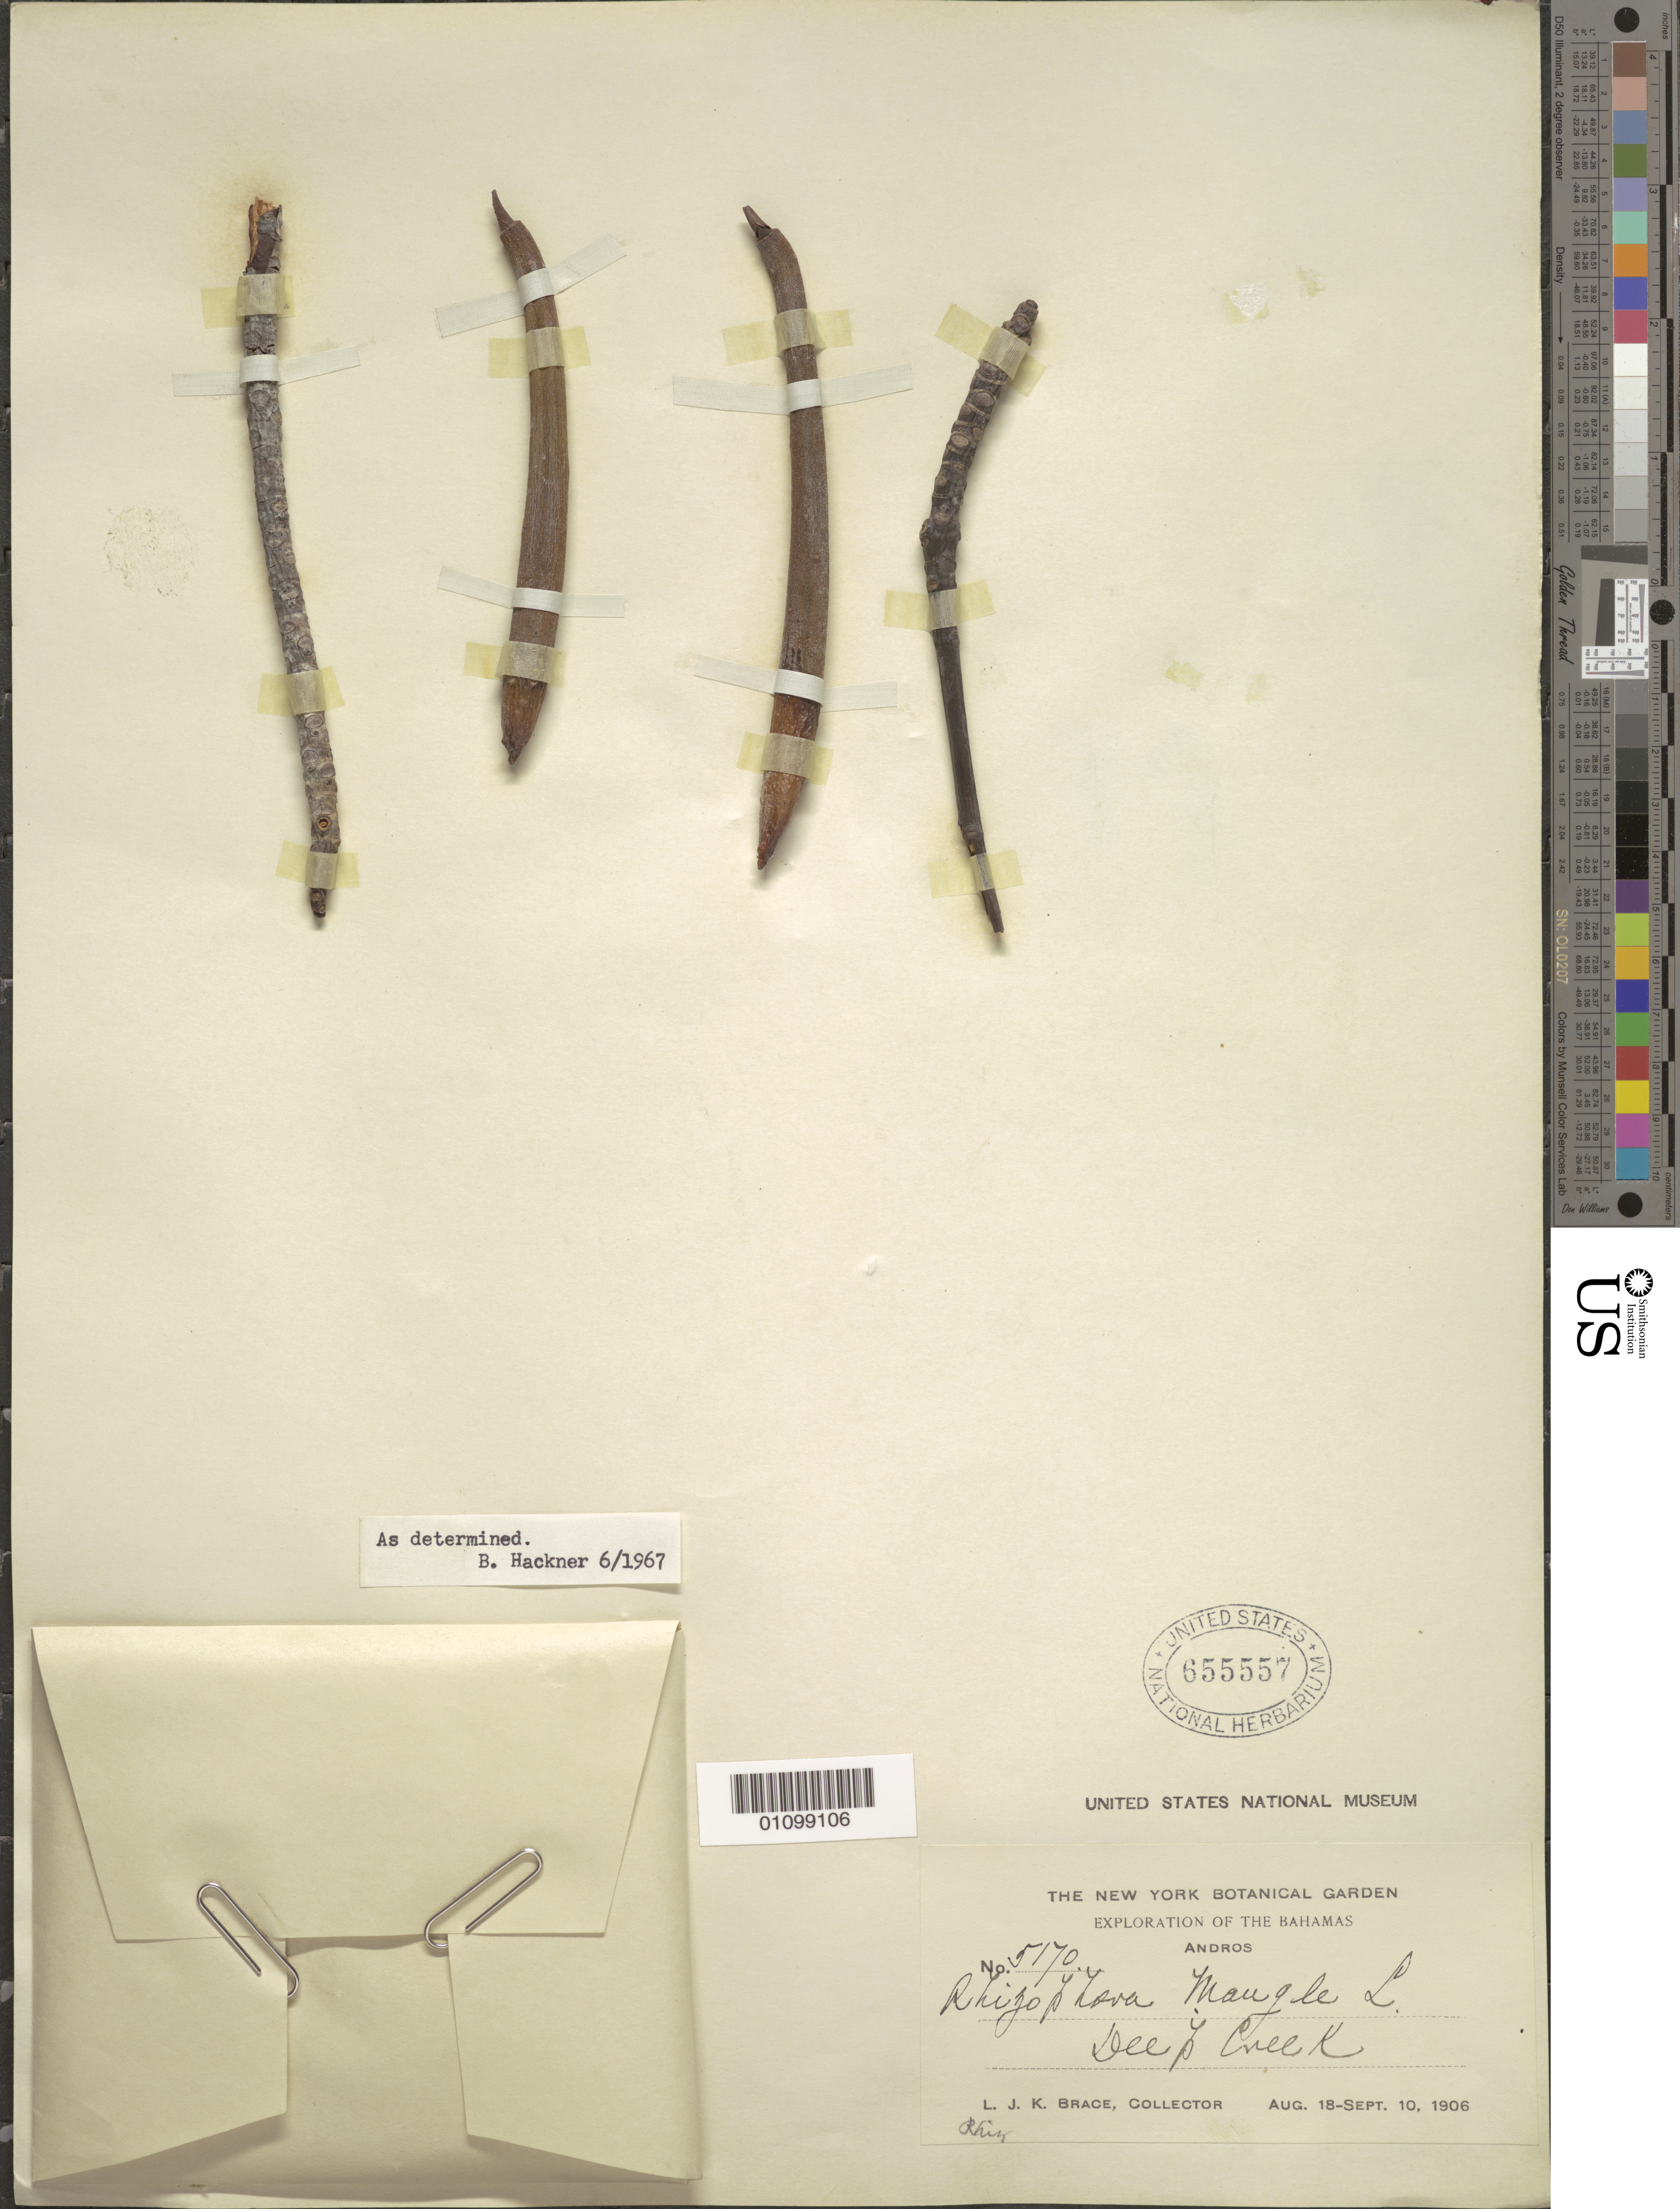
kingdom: Plantae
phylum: Tracheophyta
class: Magnoliopsida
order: Malpighiales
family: Rhizophoraceae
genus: Rhizophora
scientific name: Rhizophora mangle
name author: L.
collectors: L. J. K. Brace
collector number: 5170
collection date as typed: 18 Aug 1906 to 10 Sep 1906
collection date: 1906-08-18/1906-09-10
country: Bahamas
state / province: South Andros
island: Andros I.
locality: Deep Creek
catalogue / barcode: US 655557